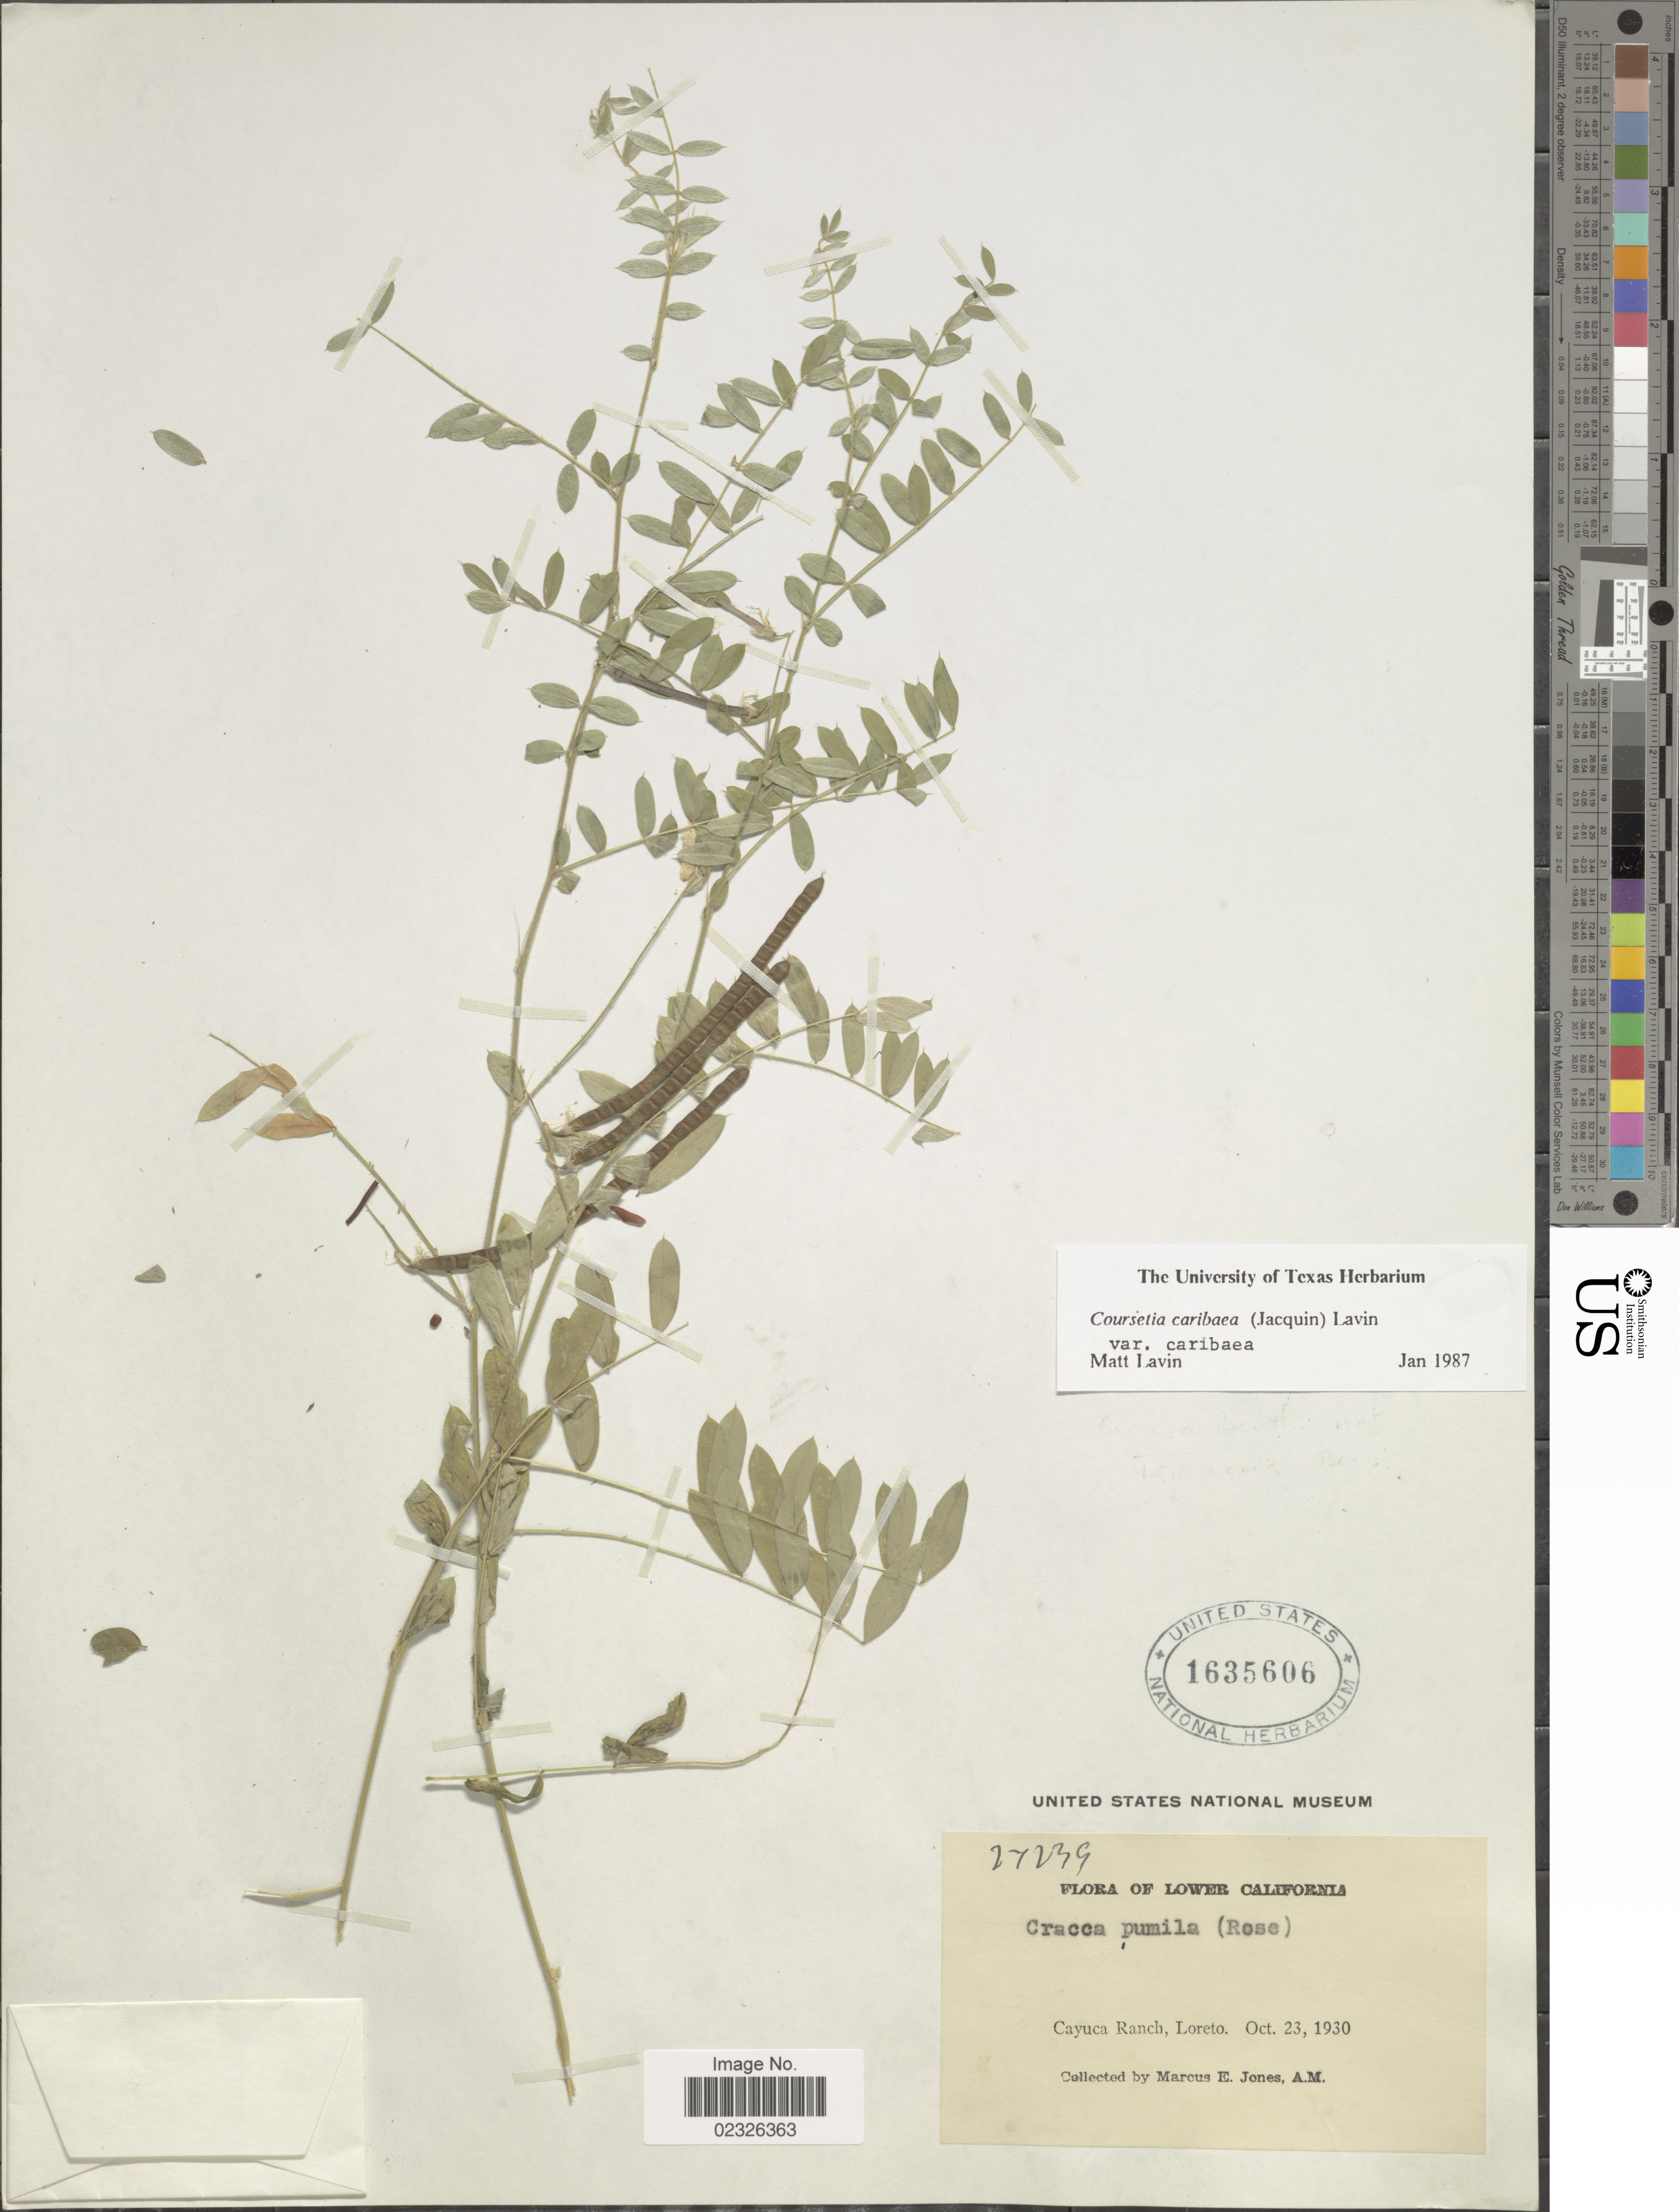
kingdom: Plantae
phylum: Tracheophyta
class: Magnoliopsida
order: Fabales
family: Fabaceae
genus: Coursetia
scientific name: Coursetia caribaea var. caribaea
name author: (Jacq.) Lavin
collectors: M. E. Jones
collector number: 27239*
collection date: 1930-10-23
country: Mexico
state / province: Baja California Norte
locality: Lower California. Cayuca Ranch, Loreto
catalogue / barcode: US 1635606